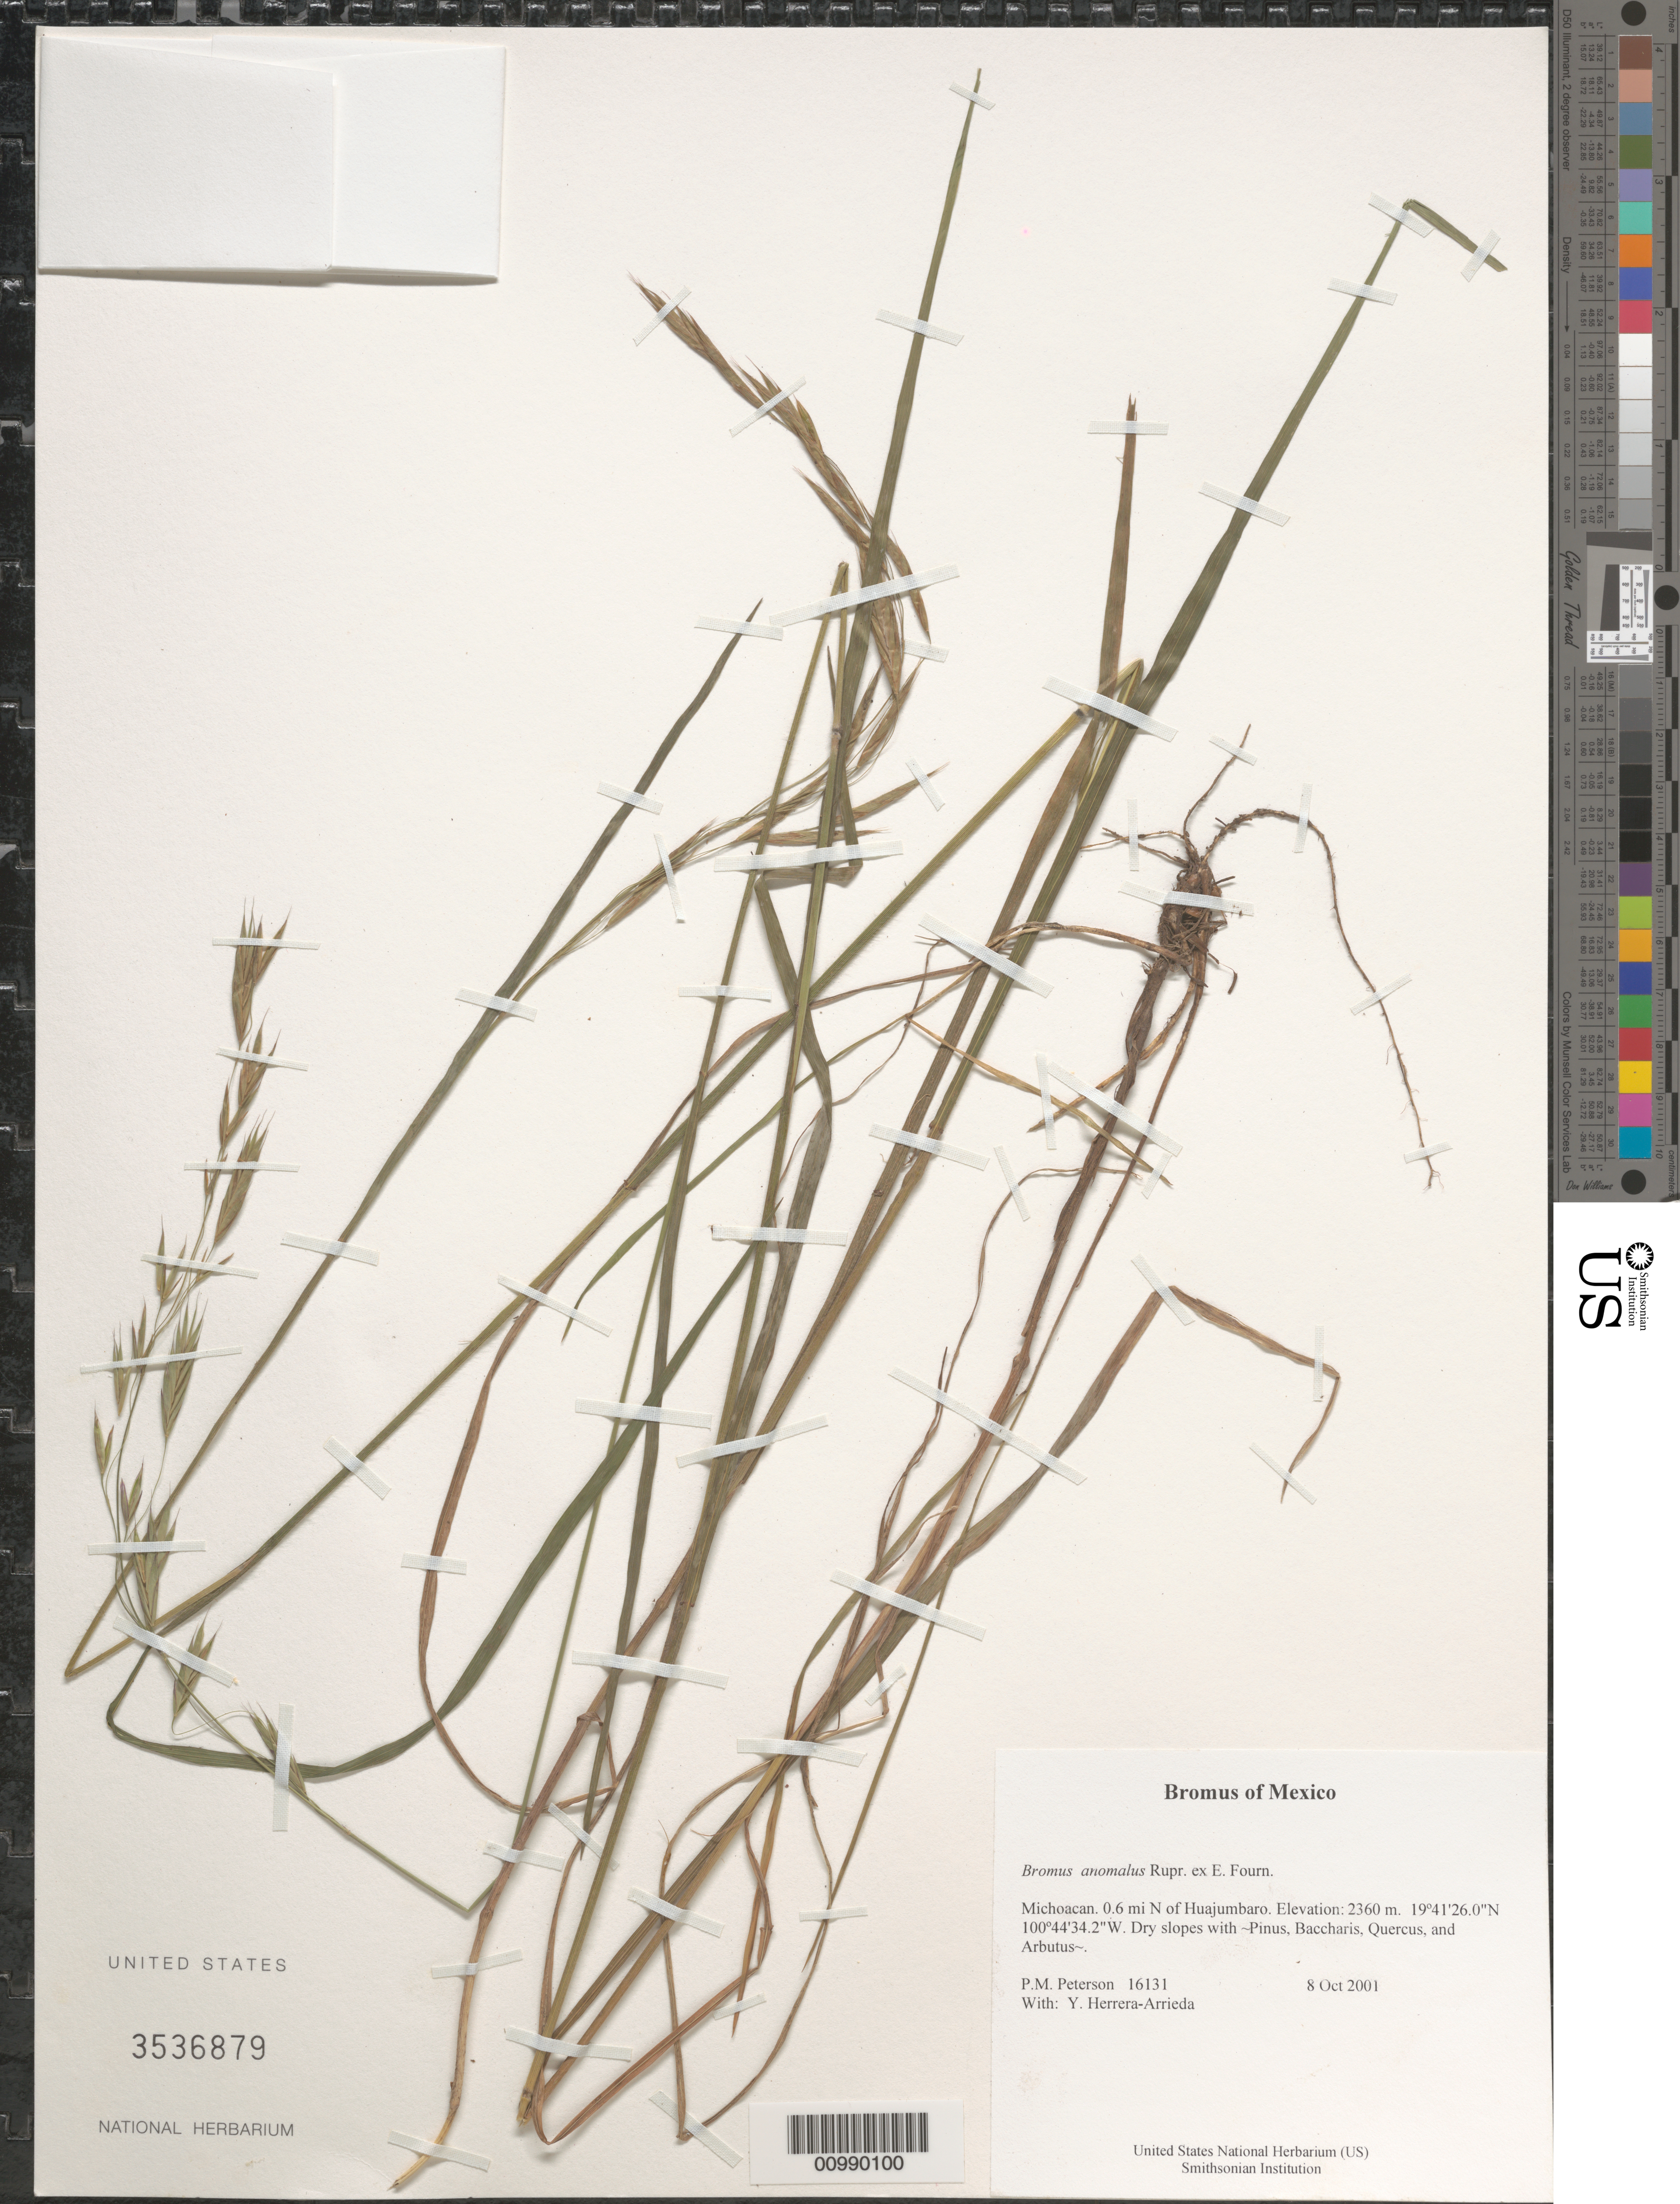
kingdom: Plantae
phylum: Tracheophyta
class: Liliopsida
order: Poales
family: Poaceae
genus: Bromus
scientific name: Bromus anomalus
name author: Rupr. ex E. Fourn.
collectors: P. M. Peterson & Y. Herrera Arrieta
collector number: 16131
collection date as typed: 08 Oct 2001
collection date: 2001-10-08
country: Mexico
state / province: Michoacán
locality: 0.6 mi N of Huajumbaro.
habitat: Dry slopes with ~Pinus, Baccharis, Quercus, and Arbutus~.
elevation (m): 2360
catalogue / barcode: US 3536879